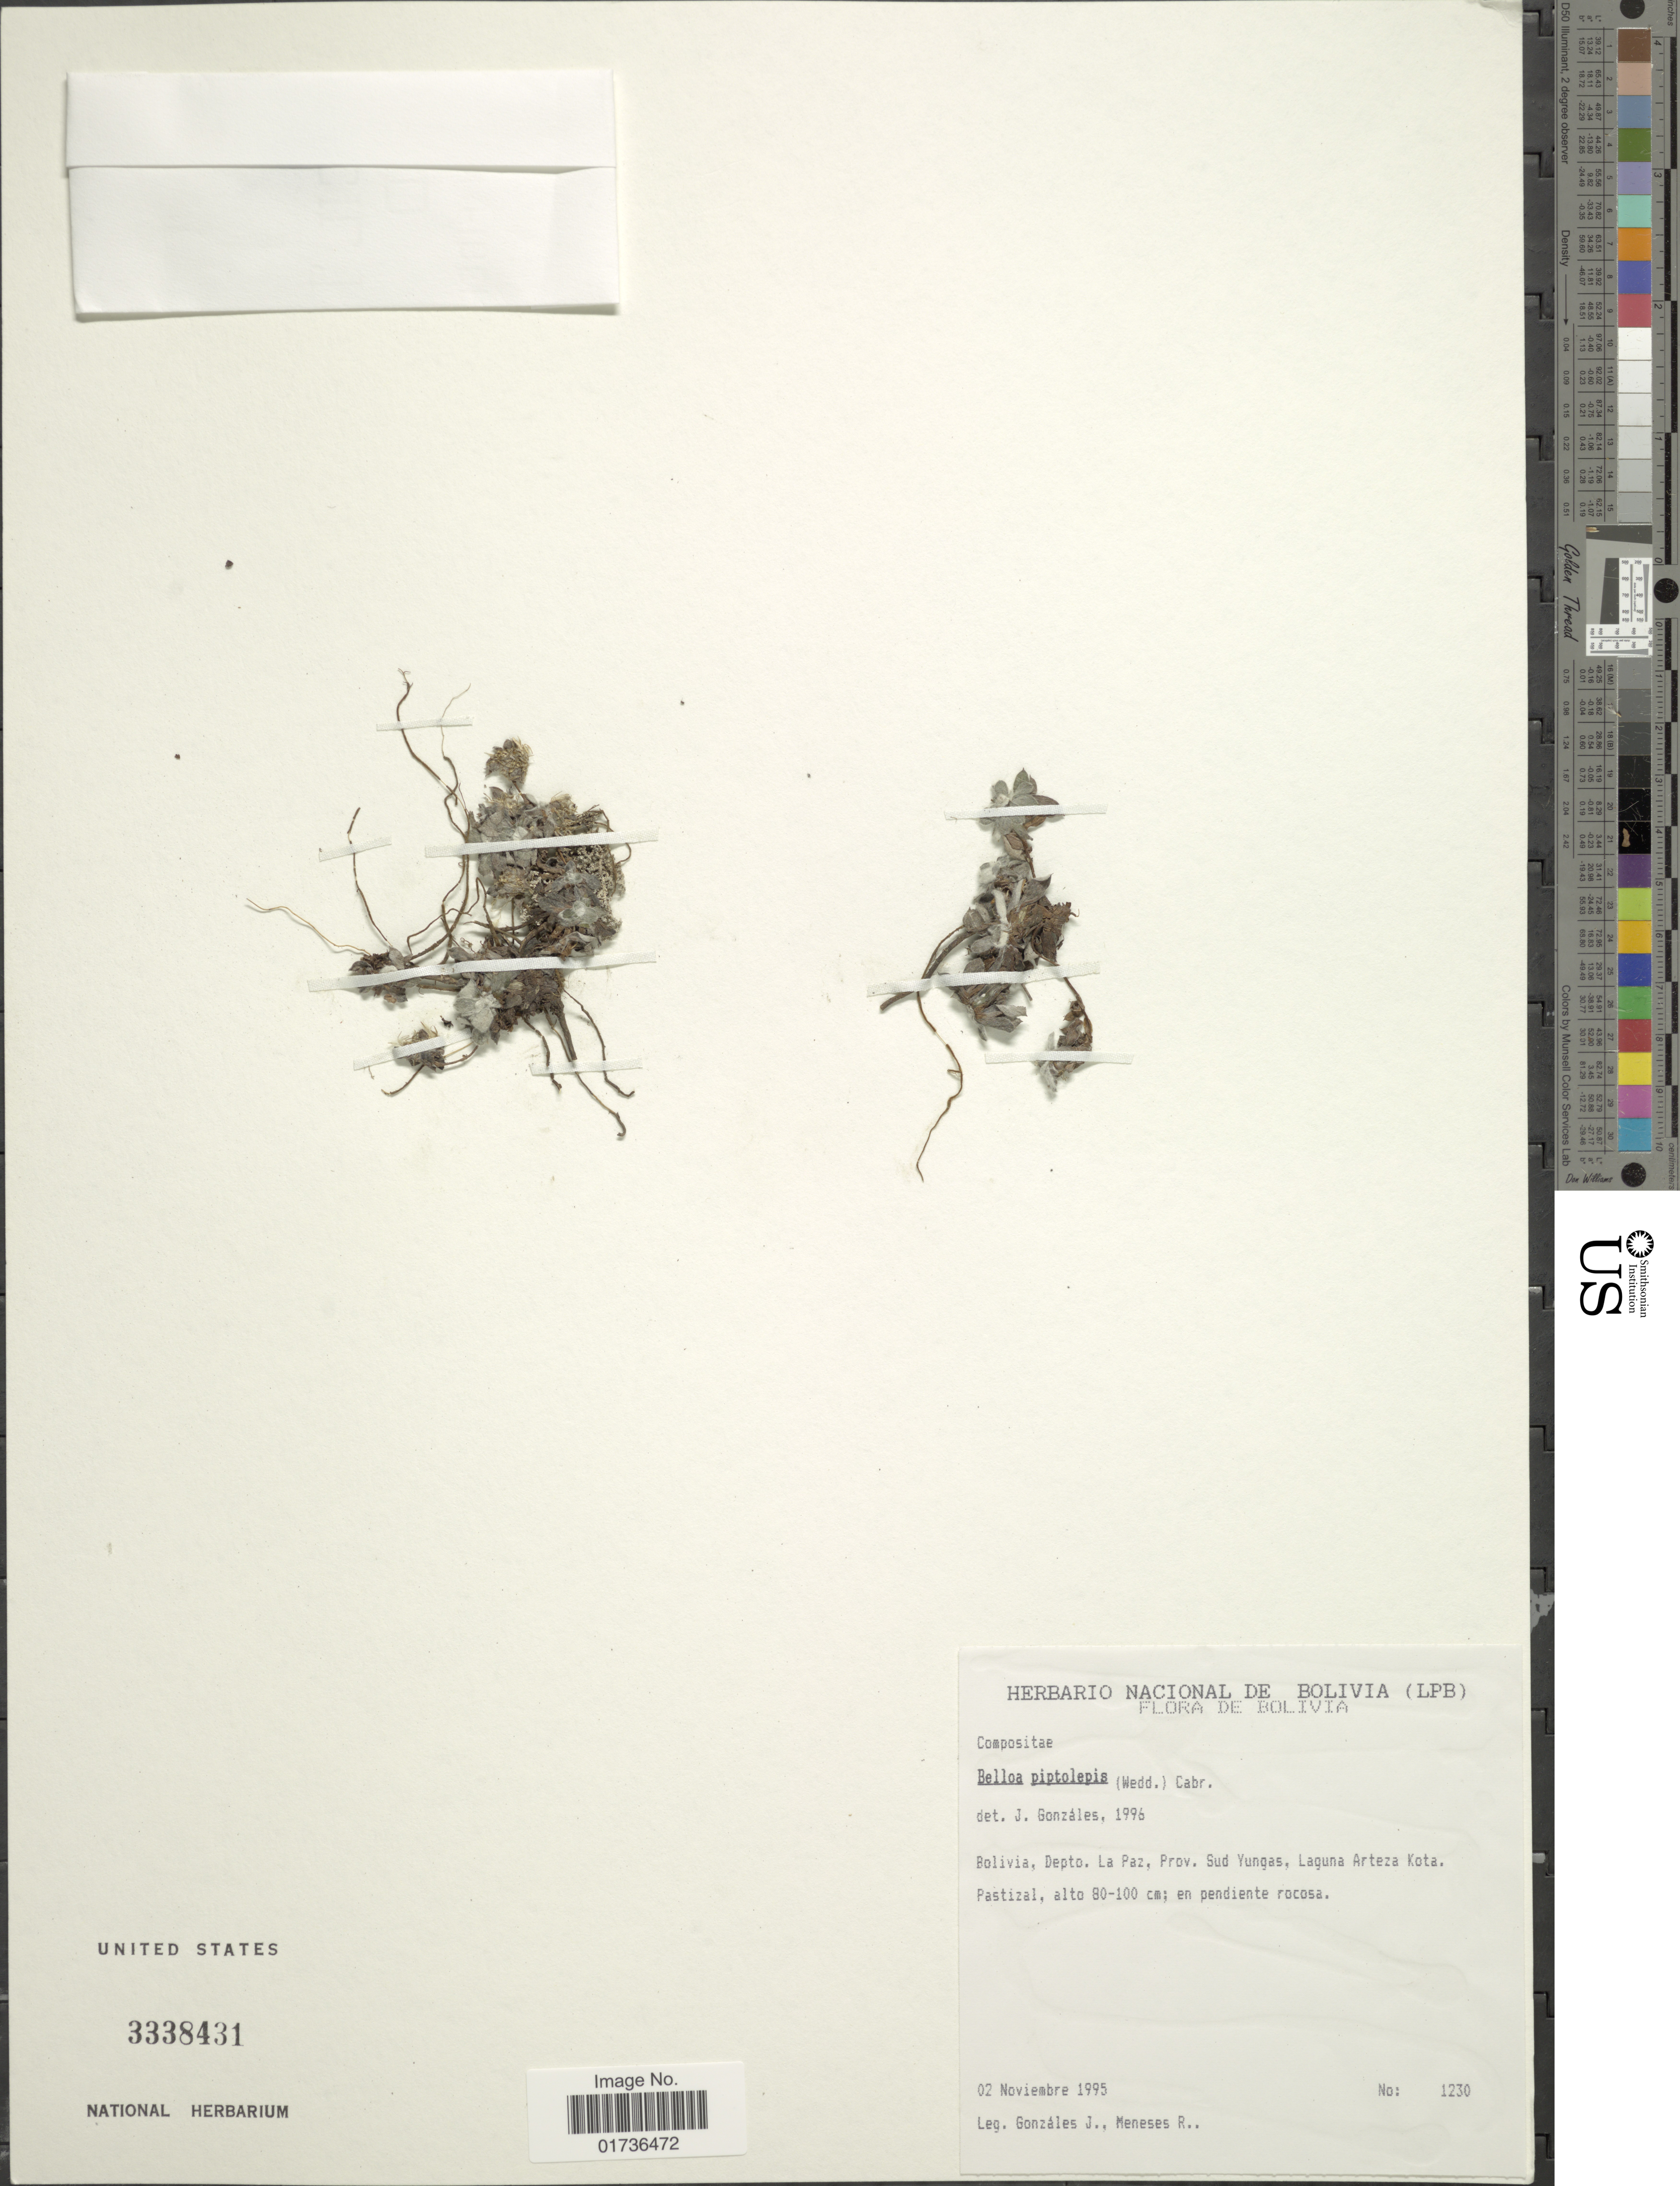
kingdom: Plantae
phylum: Tracheophyta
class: Magnoliopsida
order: Asterales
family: Asteraceae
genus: Mniodes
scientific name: Mniodes piptolepis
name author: (Wedd.) S.E. Freire et al.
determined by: Dillon, M. O.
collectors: J. Gonzales & R. I. Meneses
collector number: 1230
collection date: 1995-11-02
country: Bolivia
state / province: La Paz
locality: Depto. La Paz, Prov. Sud Yungas, Laguna Arteza Kota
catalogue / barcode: US 3338431